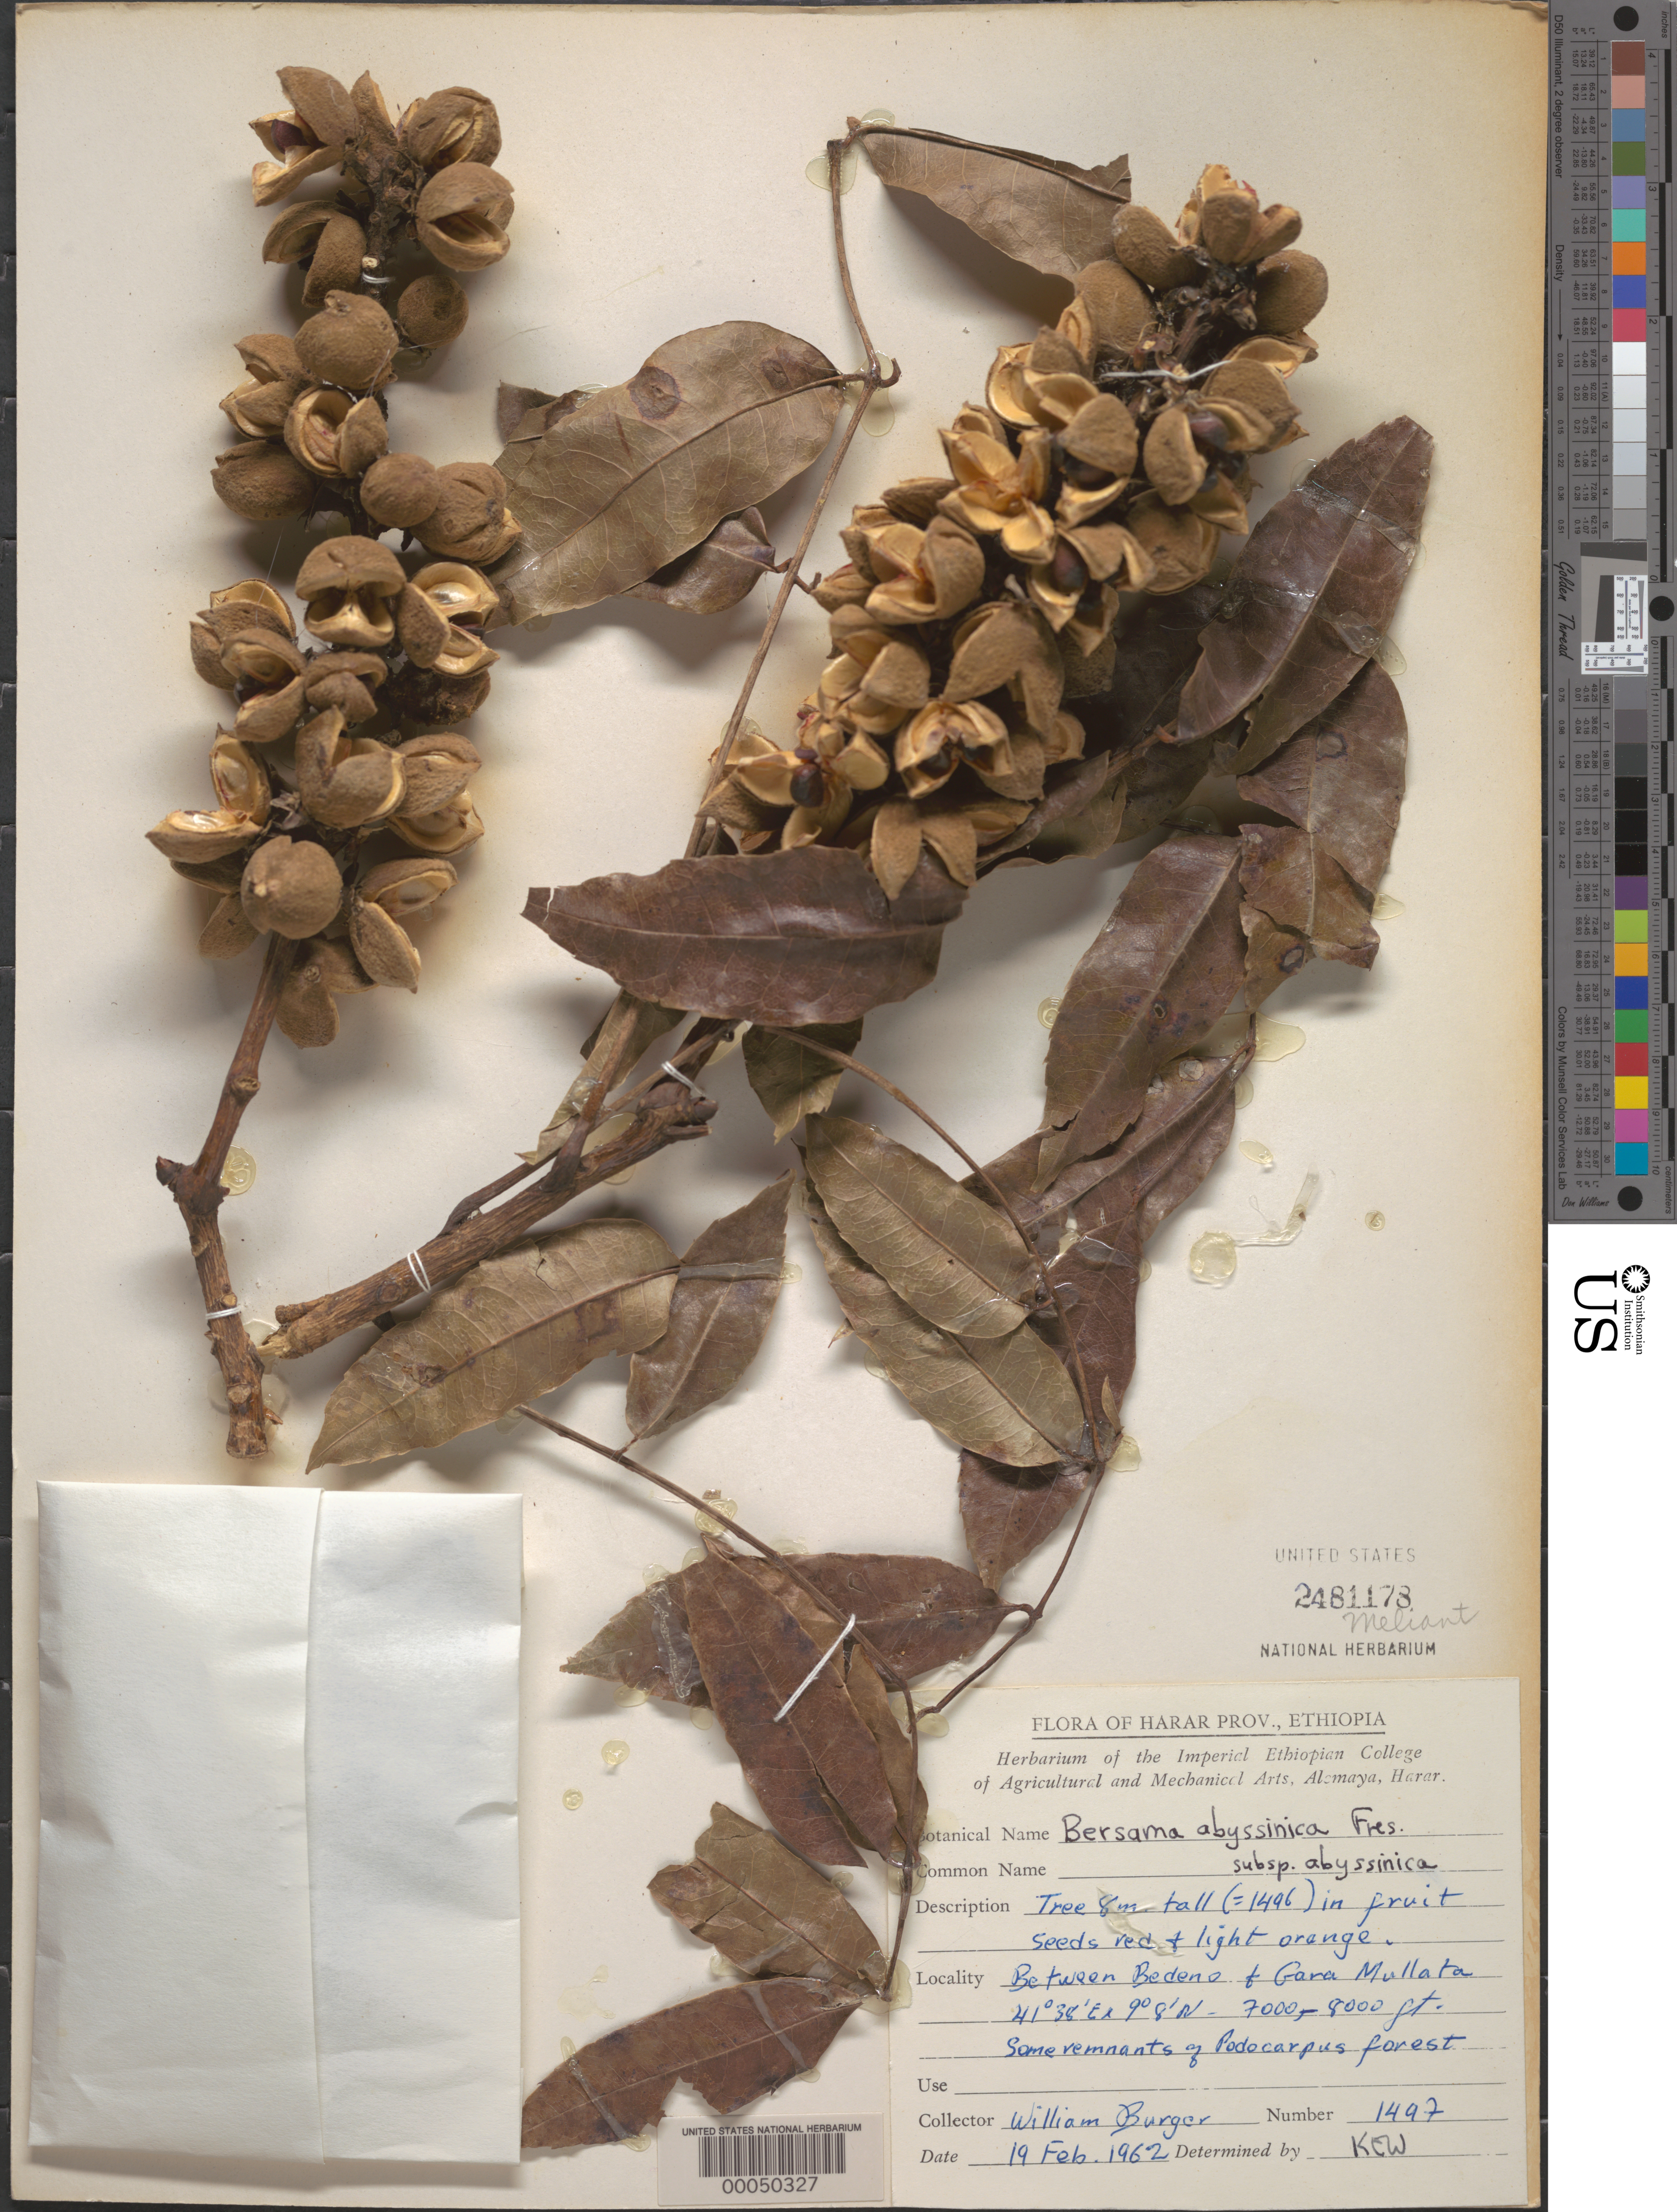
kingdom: Plantae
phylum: Tracheophyta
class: Magnoliopsida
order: Geraniales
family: Melianthaceae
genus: Bersama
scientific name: Bersama abyssinica subsp. abyssinica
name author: Fresen.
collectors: W. Burger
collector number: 1497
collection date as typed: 19 Feb 1962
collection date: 1962-02-19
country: Ethiopia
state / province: Harari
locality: Between bedeno and gara mullata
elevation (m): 2134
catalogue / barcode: US 2481178